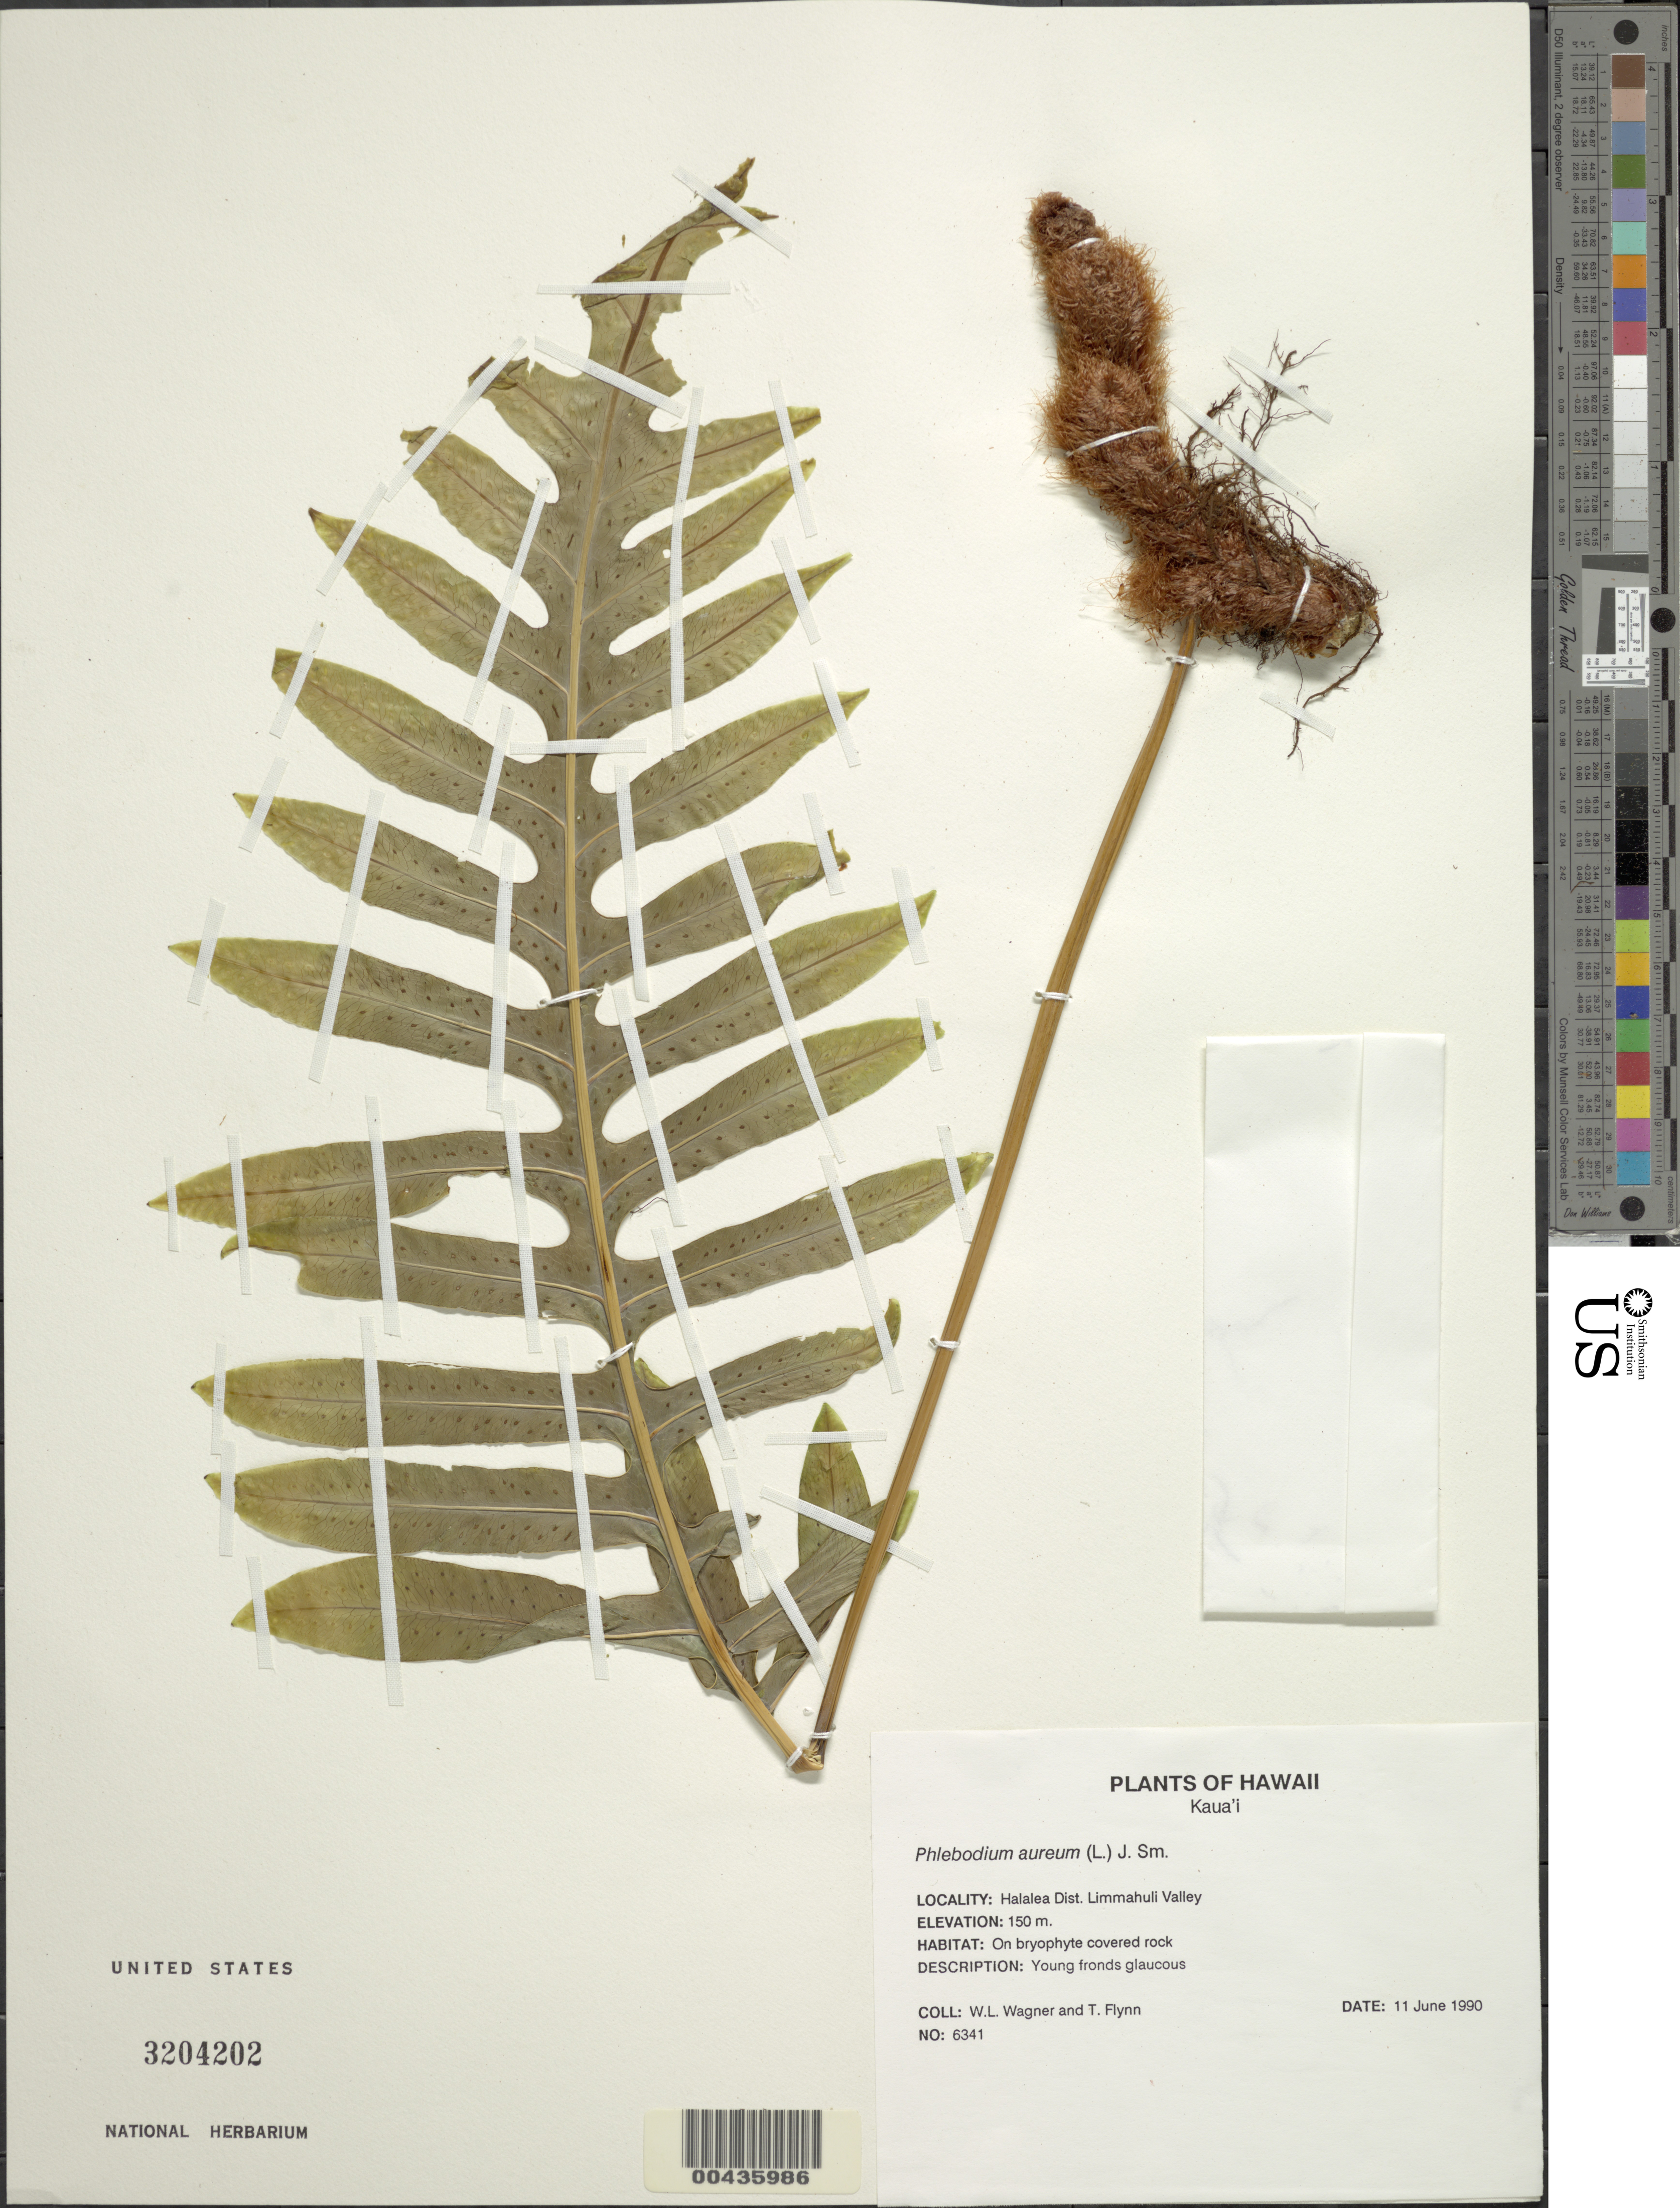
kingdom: Plantae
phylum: Tracheophyta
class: Polypodiopsida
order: Polypodiales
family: Polypodiaceae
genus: Polypodium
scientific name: Polypodium aureum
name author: L.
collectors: W. L. Wagner & T. W. Flynn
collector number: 6341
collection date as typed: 11 Jun 1990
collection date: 1990-06-11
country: United States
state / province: Hawaii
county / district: Kauai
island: Kaua'i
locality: Halalea Dist. Limmahuli Valley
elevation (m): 150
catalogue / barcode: US 3204202